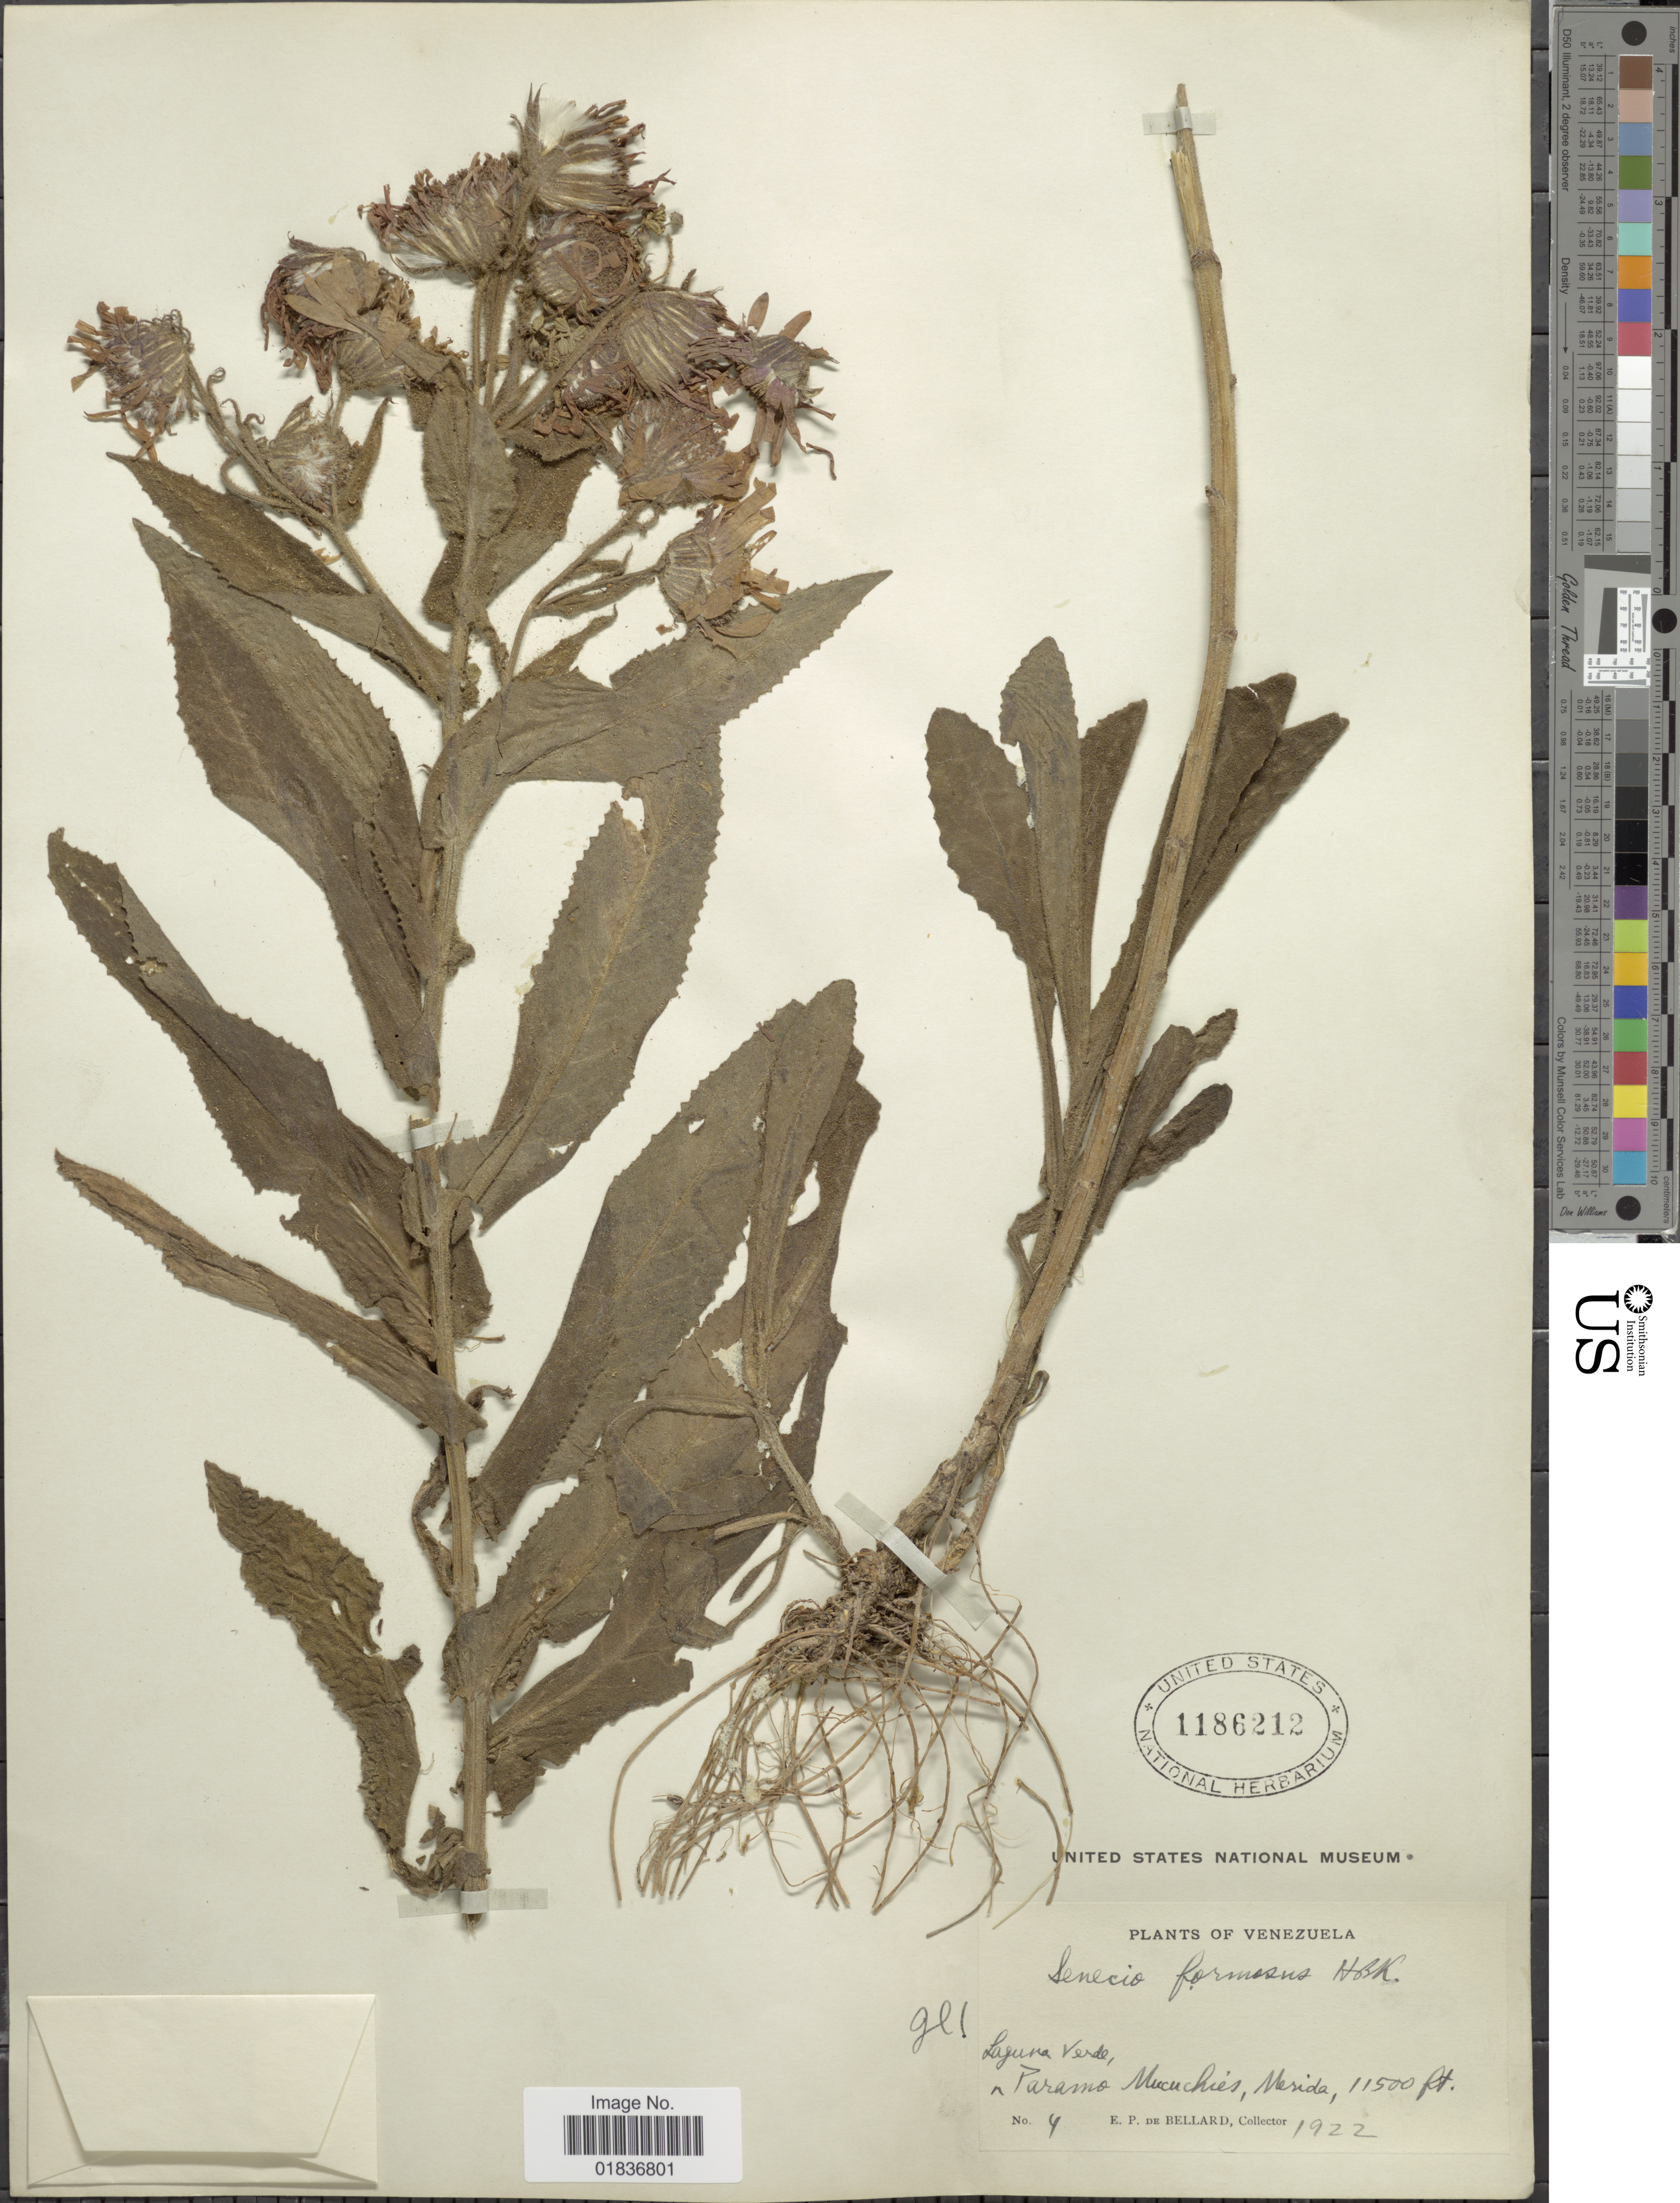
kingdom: Plantae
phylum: Tracheophyta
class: Magnoliopsida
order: Asterales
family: Asteraceae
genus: Senecio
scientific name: Senecio wedglacialis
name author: Cuatrec.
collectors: E. de Bellard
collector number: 4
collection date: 1922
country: Venezuela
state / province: Mérida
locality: Laguna. Paramo Mucuchies, Merida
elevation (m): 3505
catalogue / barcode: US 1186212